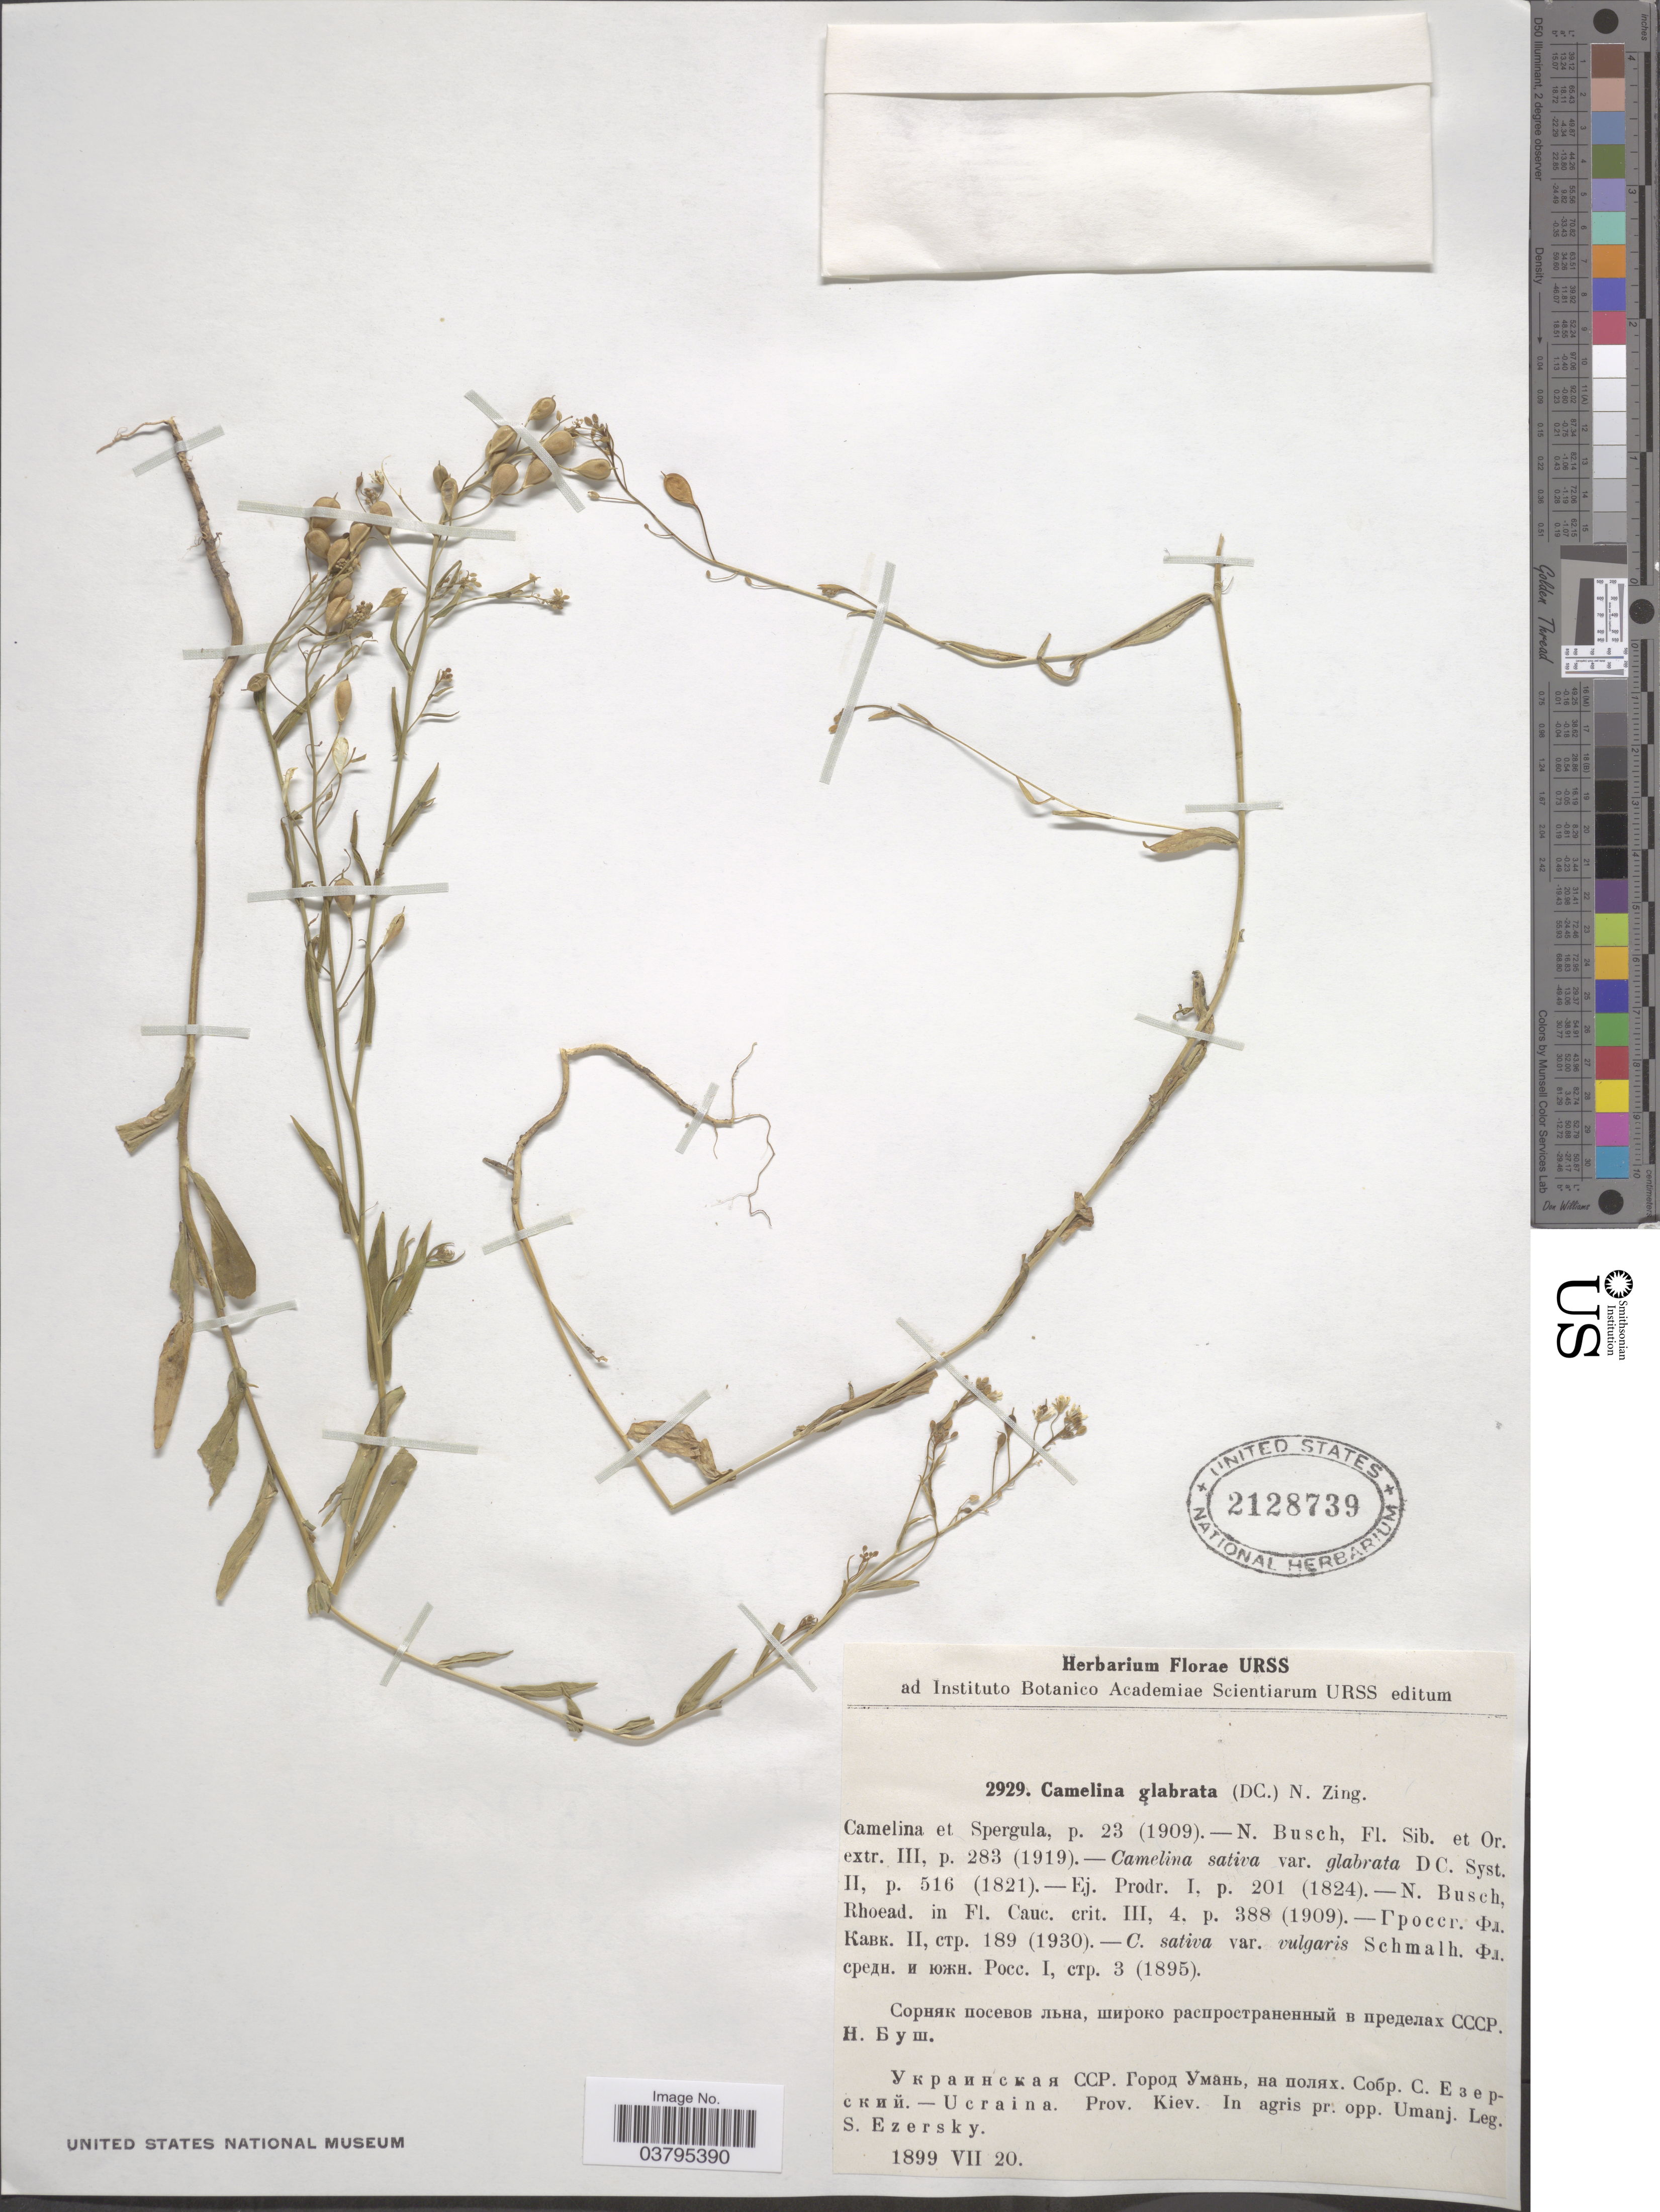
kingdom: Plantae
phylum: Tracheophyta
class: Magnoliopsida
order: Brassicales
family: Brassicaceae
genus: Camelina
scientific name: Camelina glabrata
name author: (DC.) Fritsch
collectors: S. Ezersky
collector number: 2929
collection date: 1899-07-20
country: Ukraine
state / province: Kiev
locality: Ucraina. Prov. Kiev. In agris pr. opp. Umanj.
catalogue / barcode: US 2128739